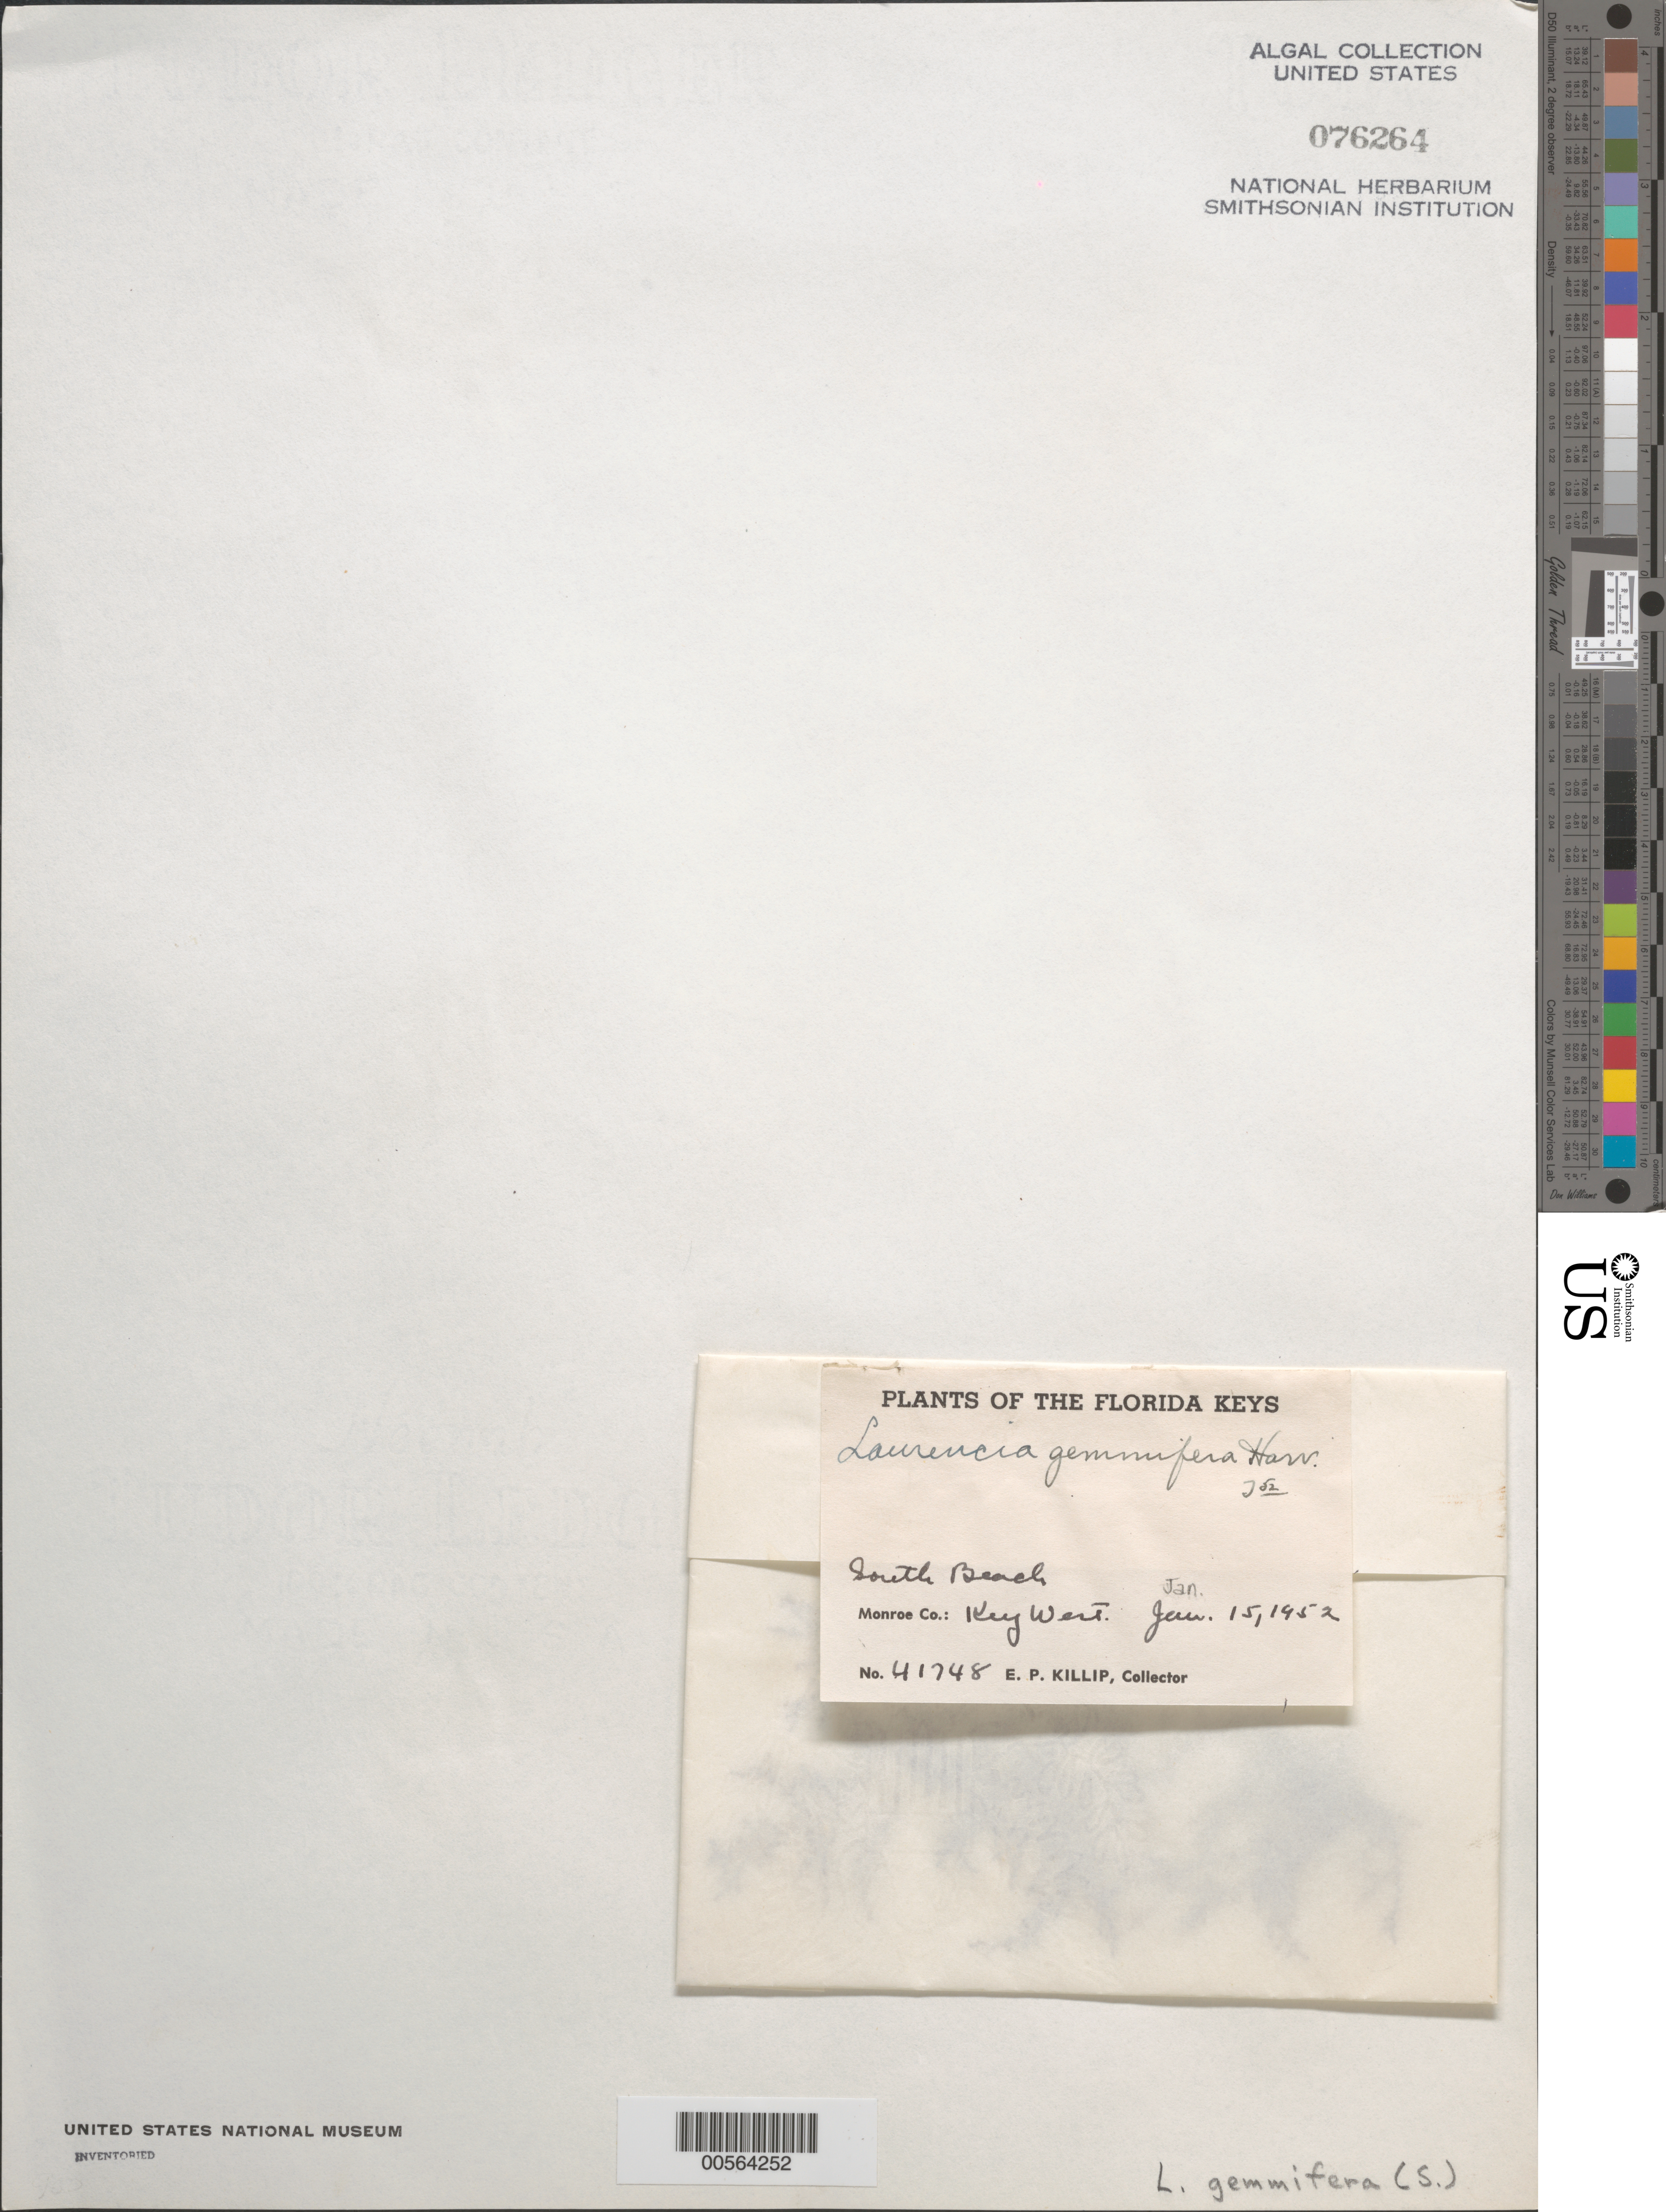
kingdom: Plantae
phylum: Rhodophyta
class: Florideophyceae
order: Ceramiales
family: Rhodomelaceae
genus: Yuzurua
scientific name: Yuzurua poiteaui var. gemmifera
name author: (Harvey) M.J. Wynne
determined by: Algae name updating Project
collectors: E. P. Killip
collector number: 41748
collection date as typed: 15 Jan 1952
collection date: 1952-01-15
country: United States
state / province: Florida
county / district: Monroe County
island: Key West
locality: South Beach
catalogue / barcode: US 76264